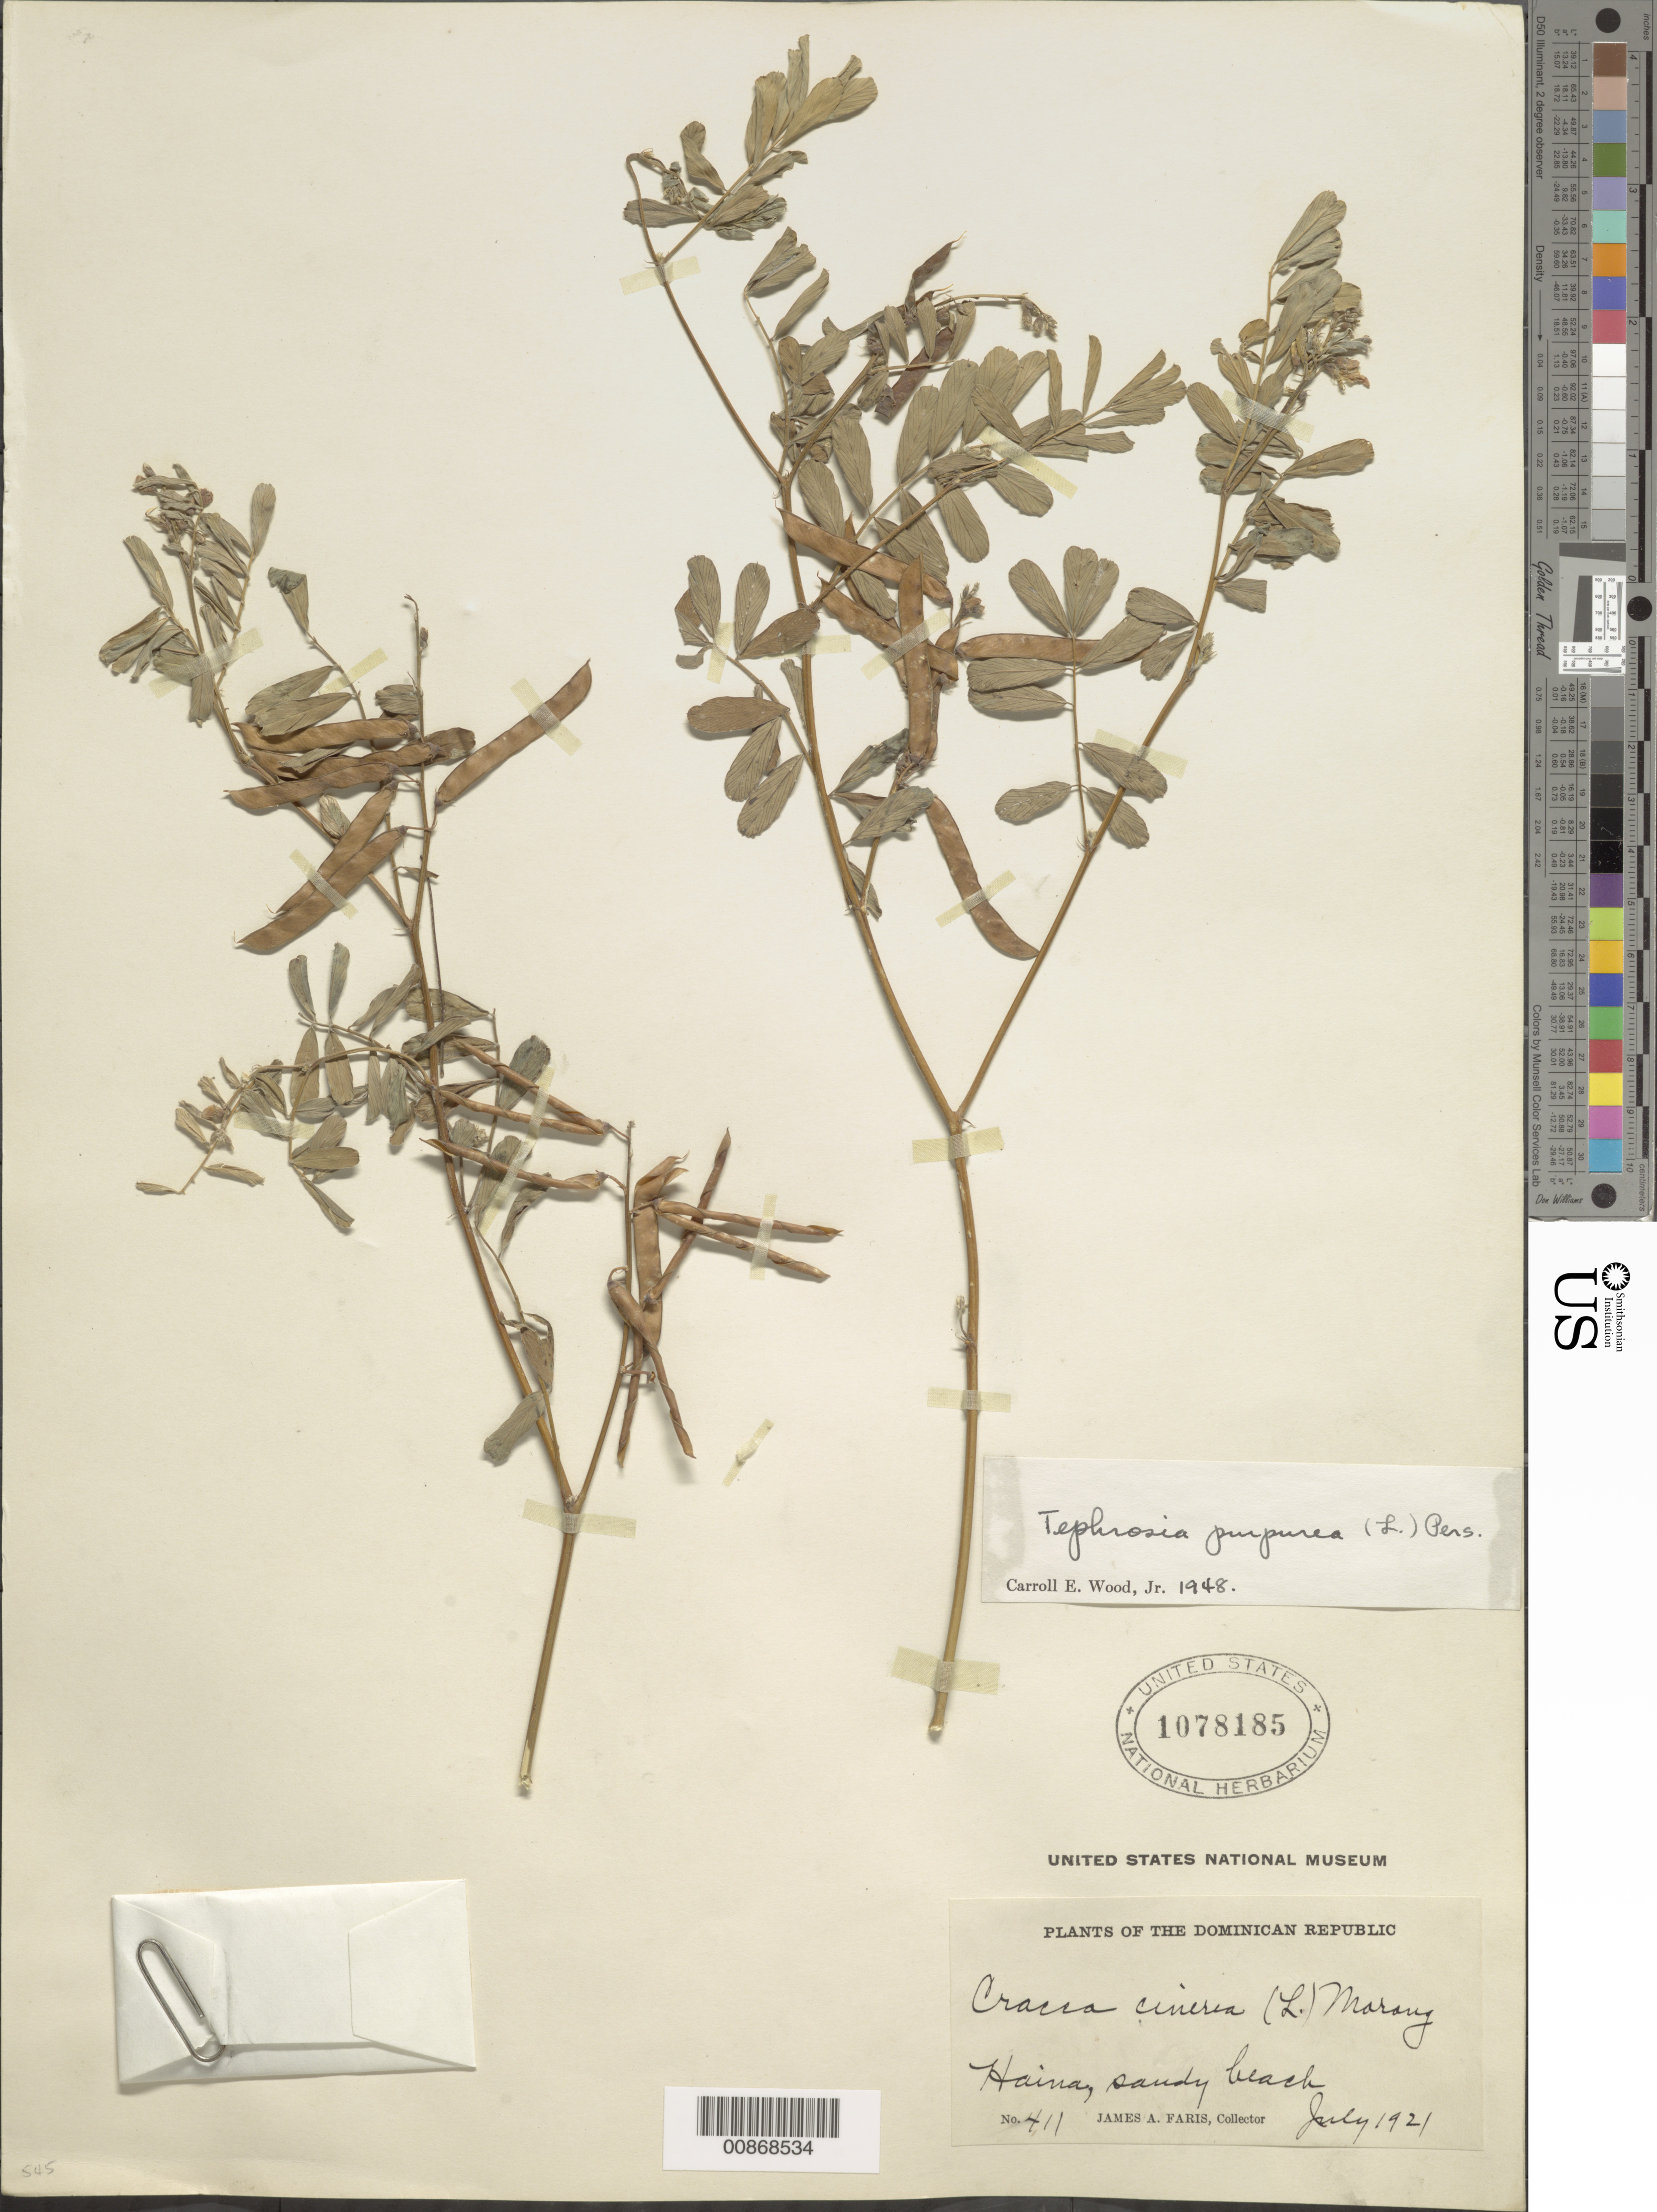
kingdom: Plantae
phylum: Tracheophyta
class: Magnoliopsida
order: Fabales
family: Fabaceae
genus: Tephrosia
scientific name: Tephrosia purpurea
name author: (L.) Pers.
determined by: Wood, C. E., Jr.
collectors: J. Faris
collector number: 411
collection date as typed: Jul 1921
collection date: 1921-07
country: Dominican Republic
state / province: San Cristóbal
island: Hispaniola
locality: Haina.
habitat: Sandy beach.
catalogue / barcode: US 1078185